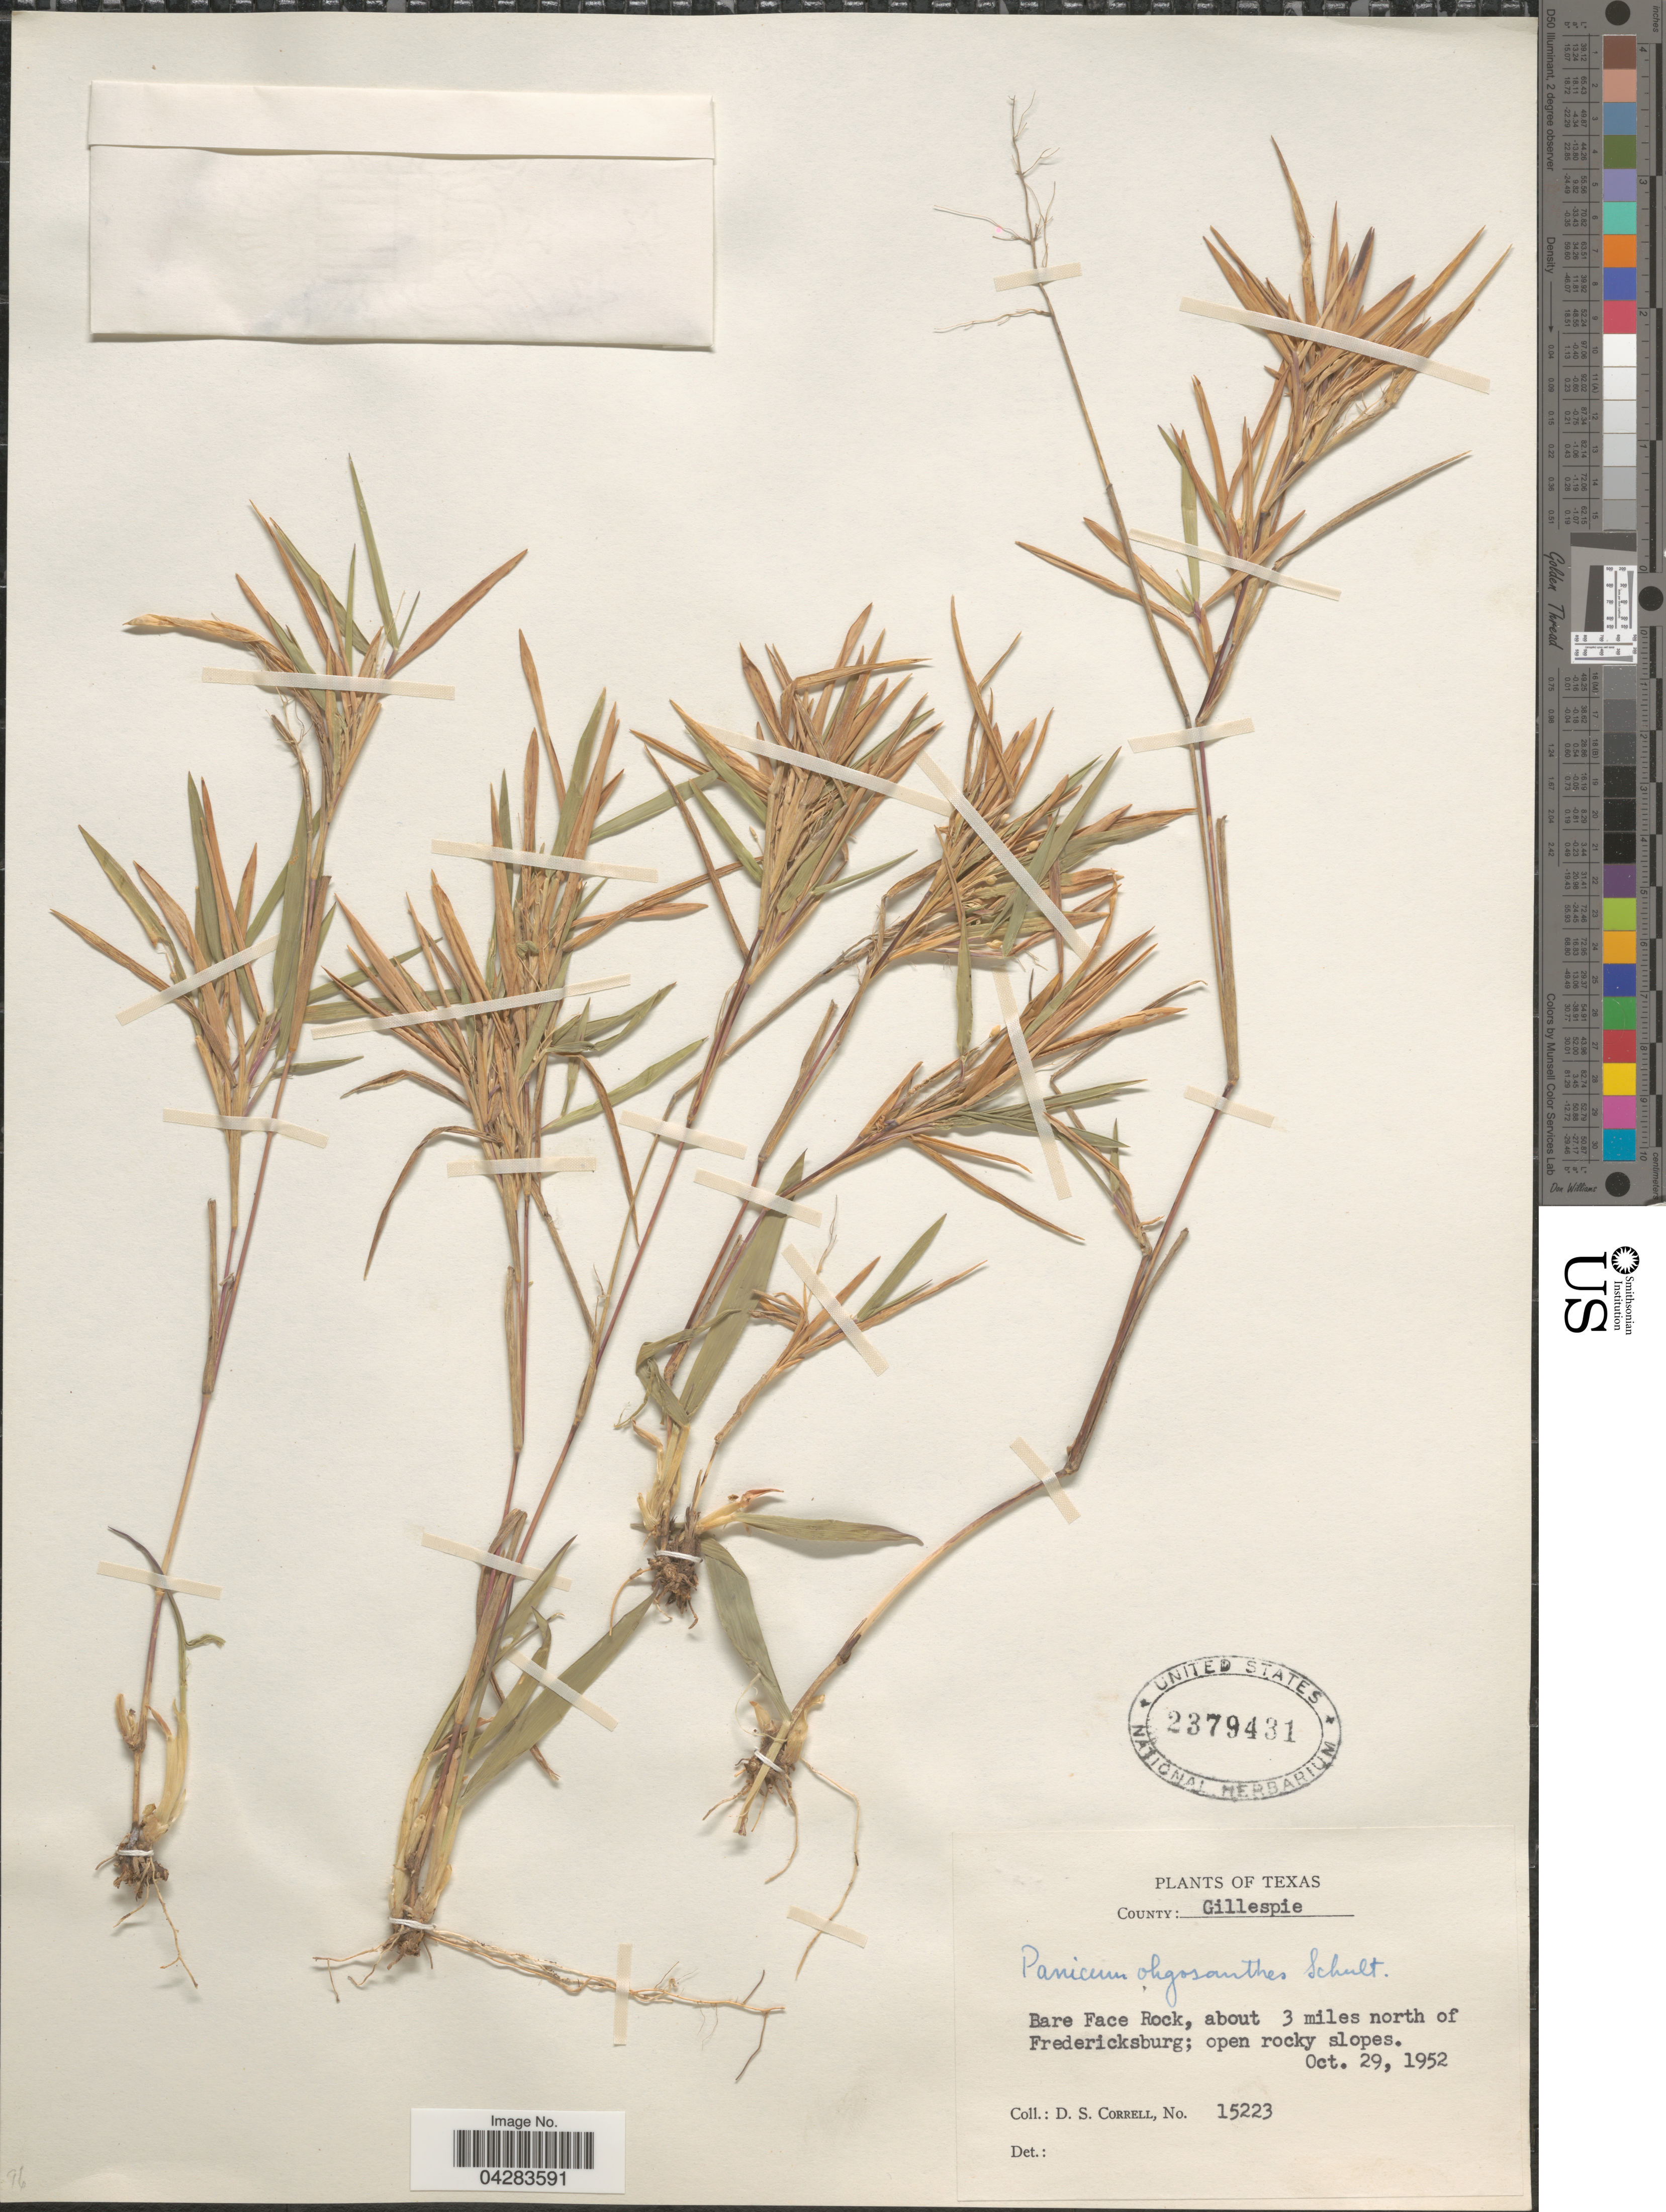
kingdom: Plantae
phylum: Tracheophyta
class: Liliopsida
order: Poales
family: Poaceae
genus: Dichanthelium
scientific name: Dichanthelium oligosanthes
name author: (Schult.) Gould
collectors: D. S. Correll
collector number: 15223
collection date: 1952-10-29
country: United States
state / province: Texas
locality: County: Gillespie. Bare Face Rock, about 3 miles north of Fredericksburg; open rocky slopes.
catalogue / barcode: US 2379431